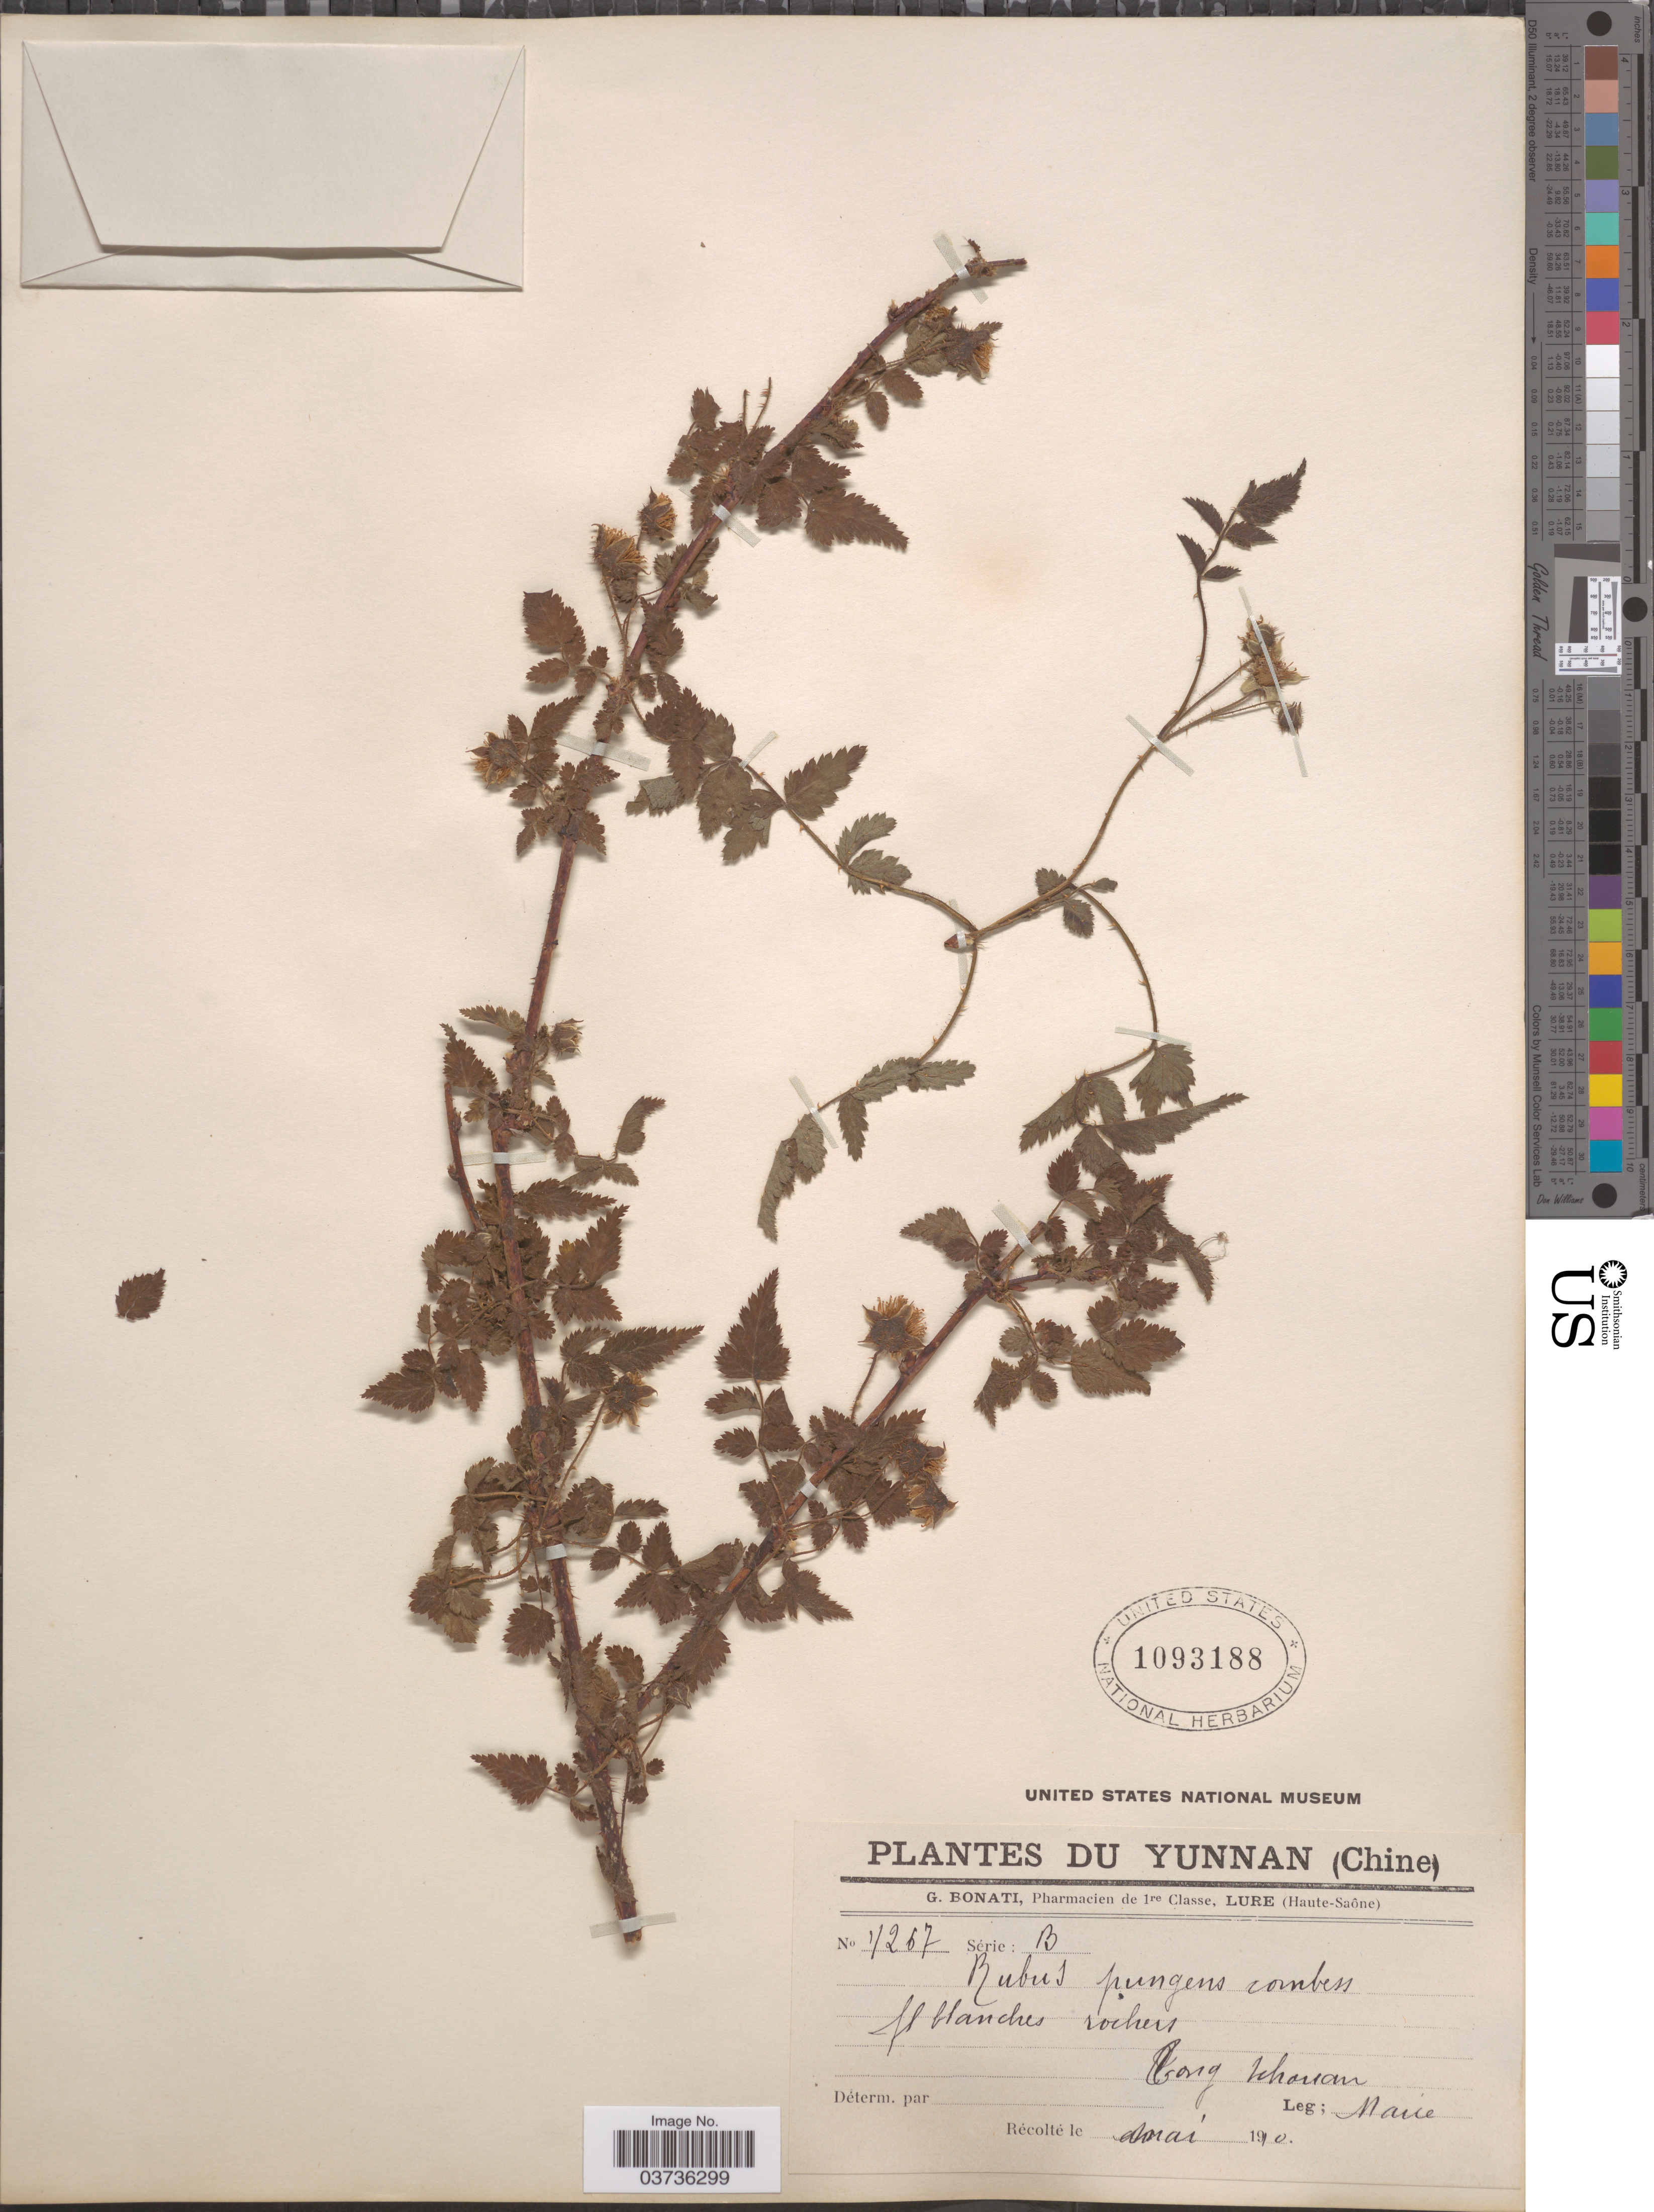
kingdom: Plantae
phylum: Tracheophyta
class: Magnoliopsida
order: Rosales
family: Rosaceae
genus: Rubus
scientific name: Rubus pungens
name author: Cambess.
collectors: Maire, --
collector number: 1/257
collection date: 1910-05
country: China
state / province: Yunnan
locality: Long tchouan. [interpreted]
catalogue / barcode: US 1093188